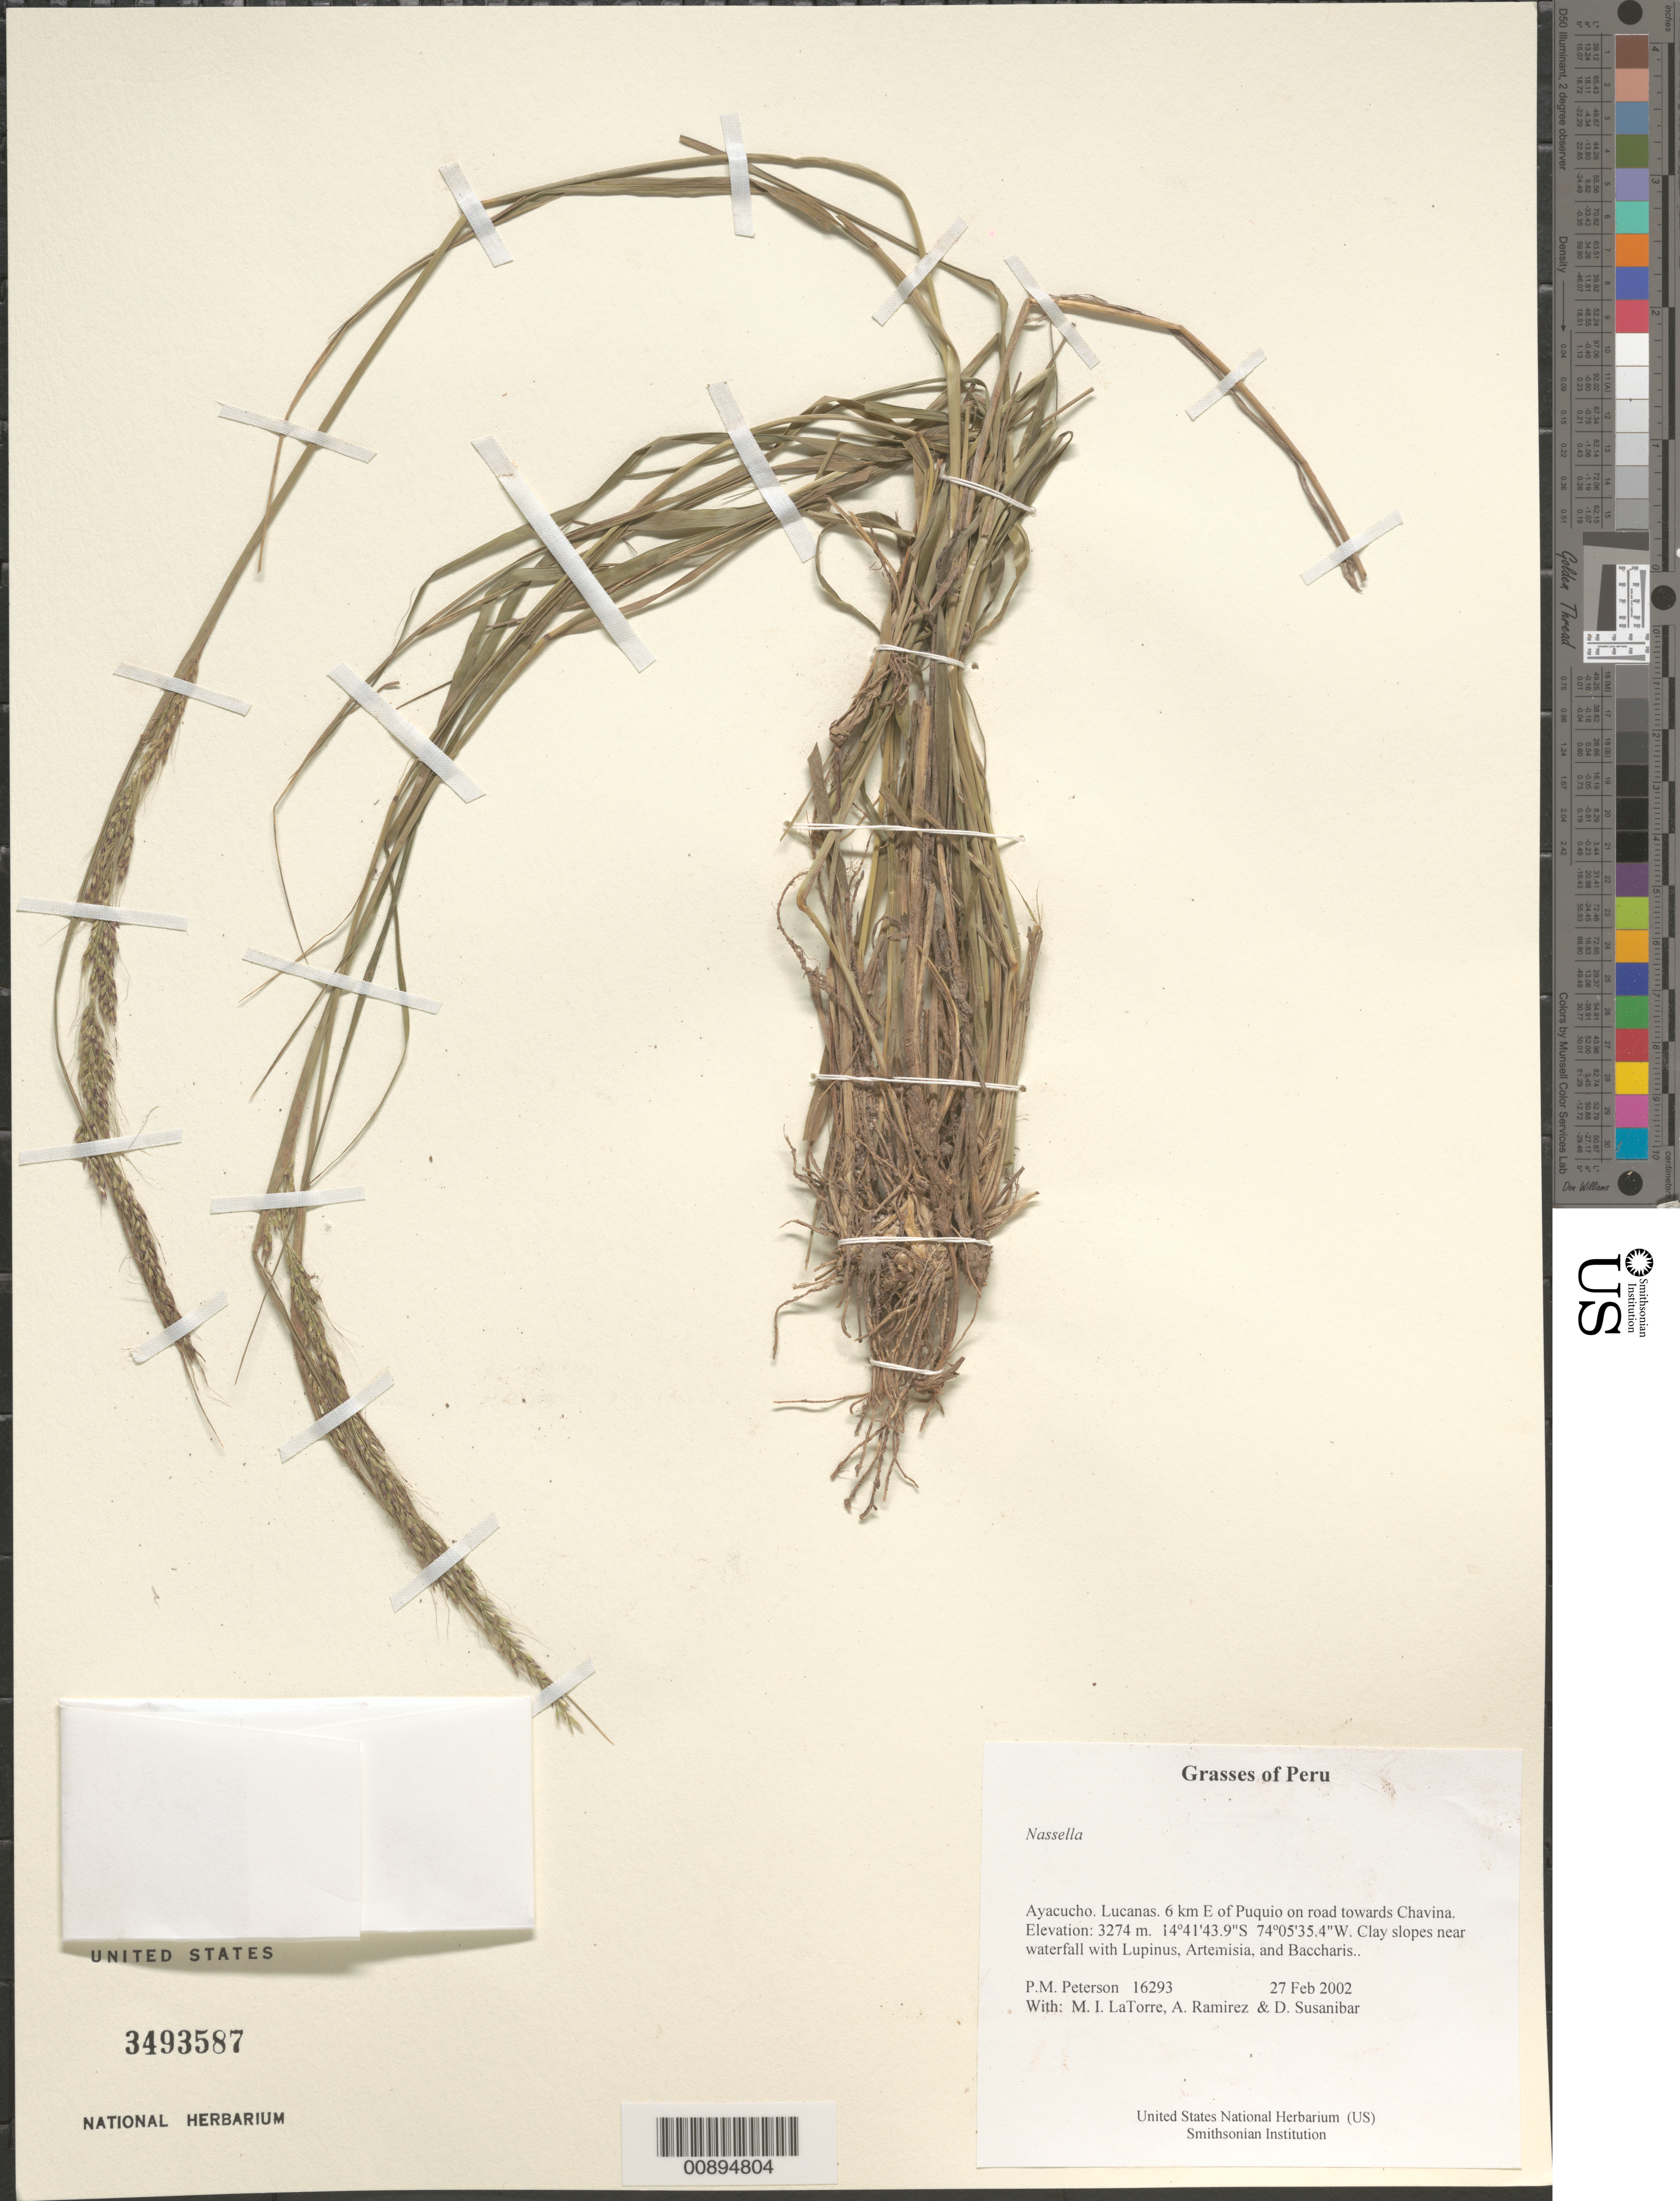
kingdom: Plantae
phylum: Tracheophyta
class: Liliopsida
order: Poales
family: Poaceae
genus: Nassella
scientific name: Nassella sp.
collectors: P. M. Peterson, M. I. La Torre, A. Ramírez & D. Susanibar Cruz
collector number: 16293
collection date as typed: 27 Feb 2002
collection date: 2002-02-27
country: Peru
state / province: Ayacucho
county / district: Lucanas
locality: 6 km E of Puquio on road towards Chavina.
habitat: Clay slopes near waterfall with ~Lupinus, Artemisia, and Baccharis.~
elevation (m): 3274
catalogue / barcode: US 3493587